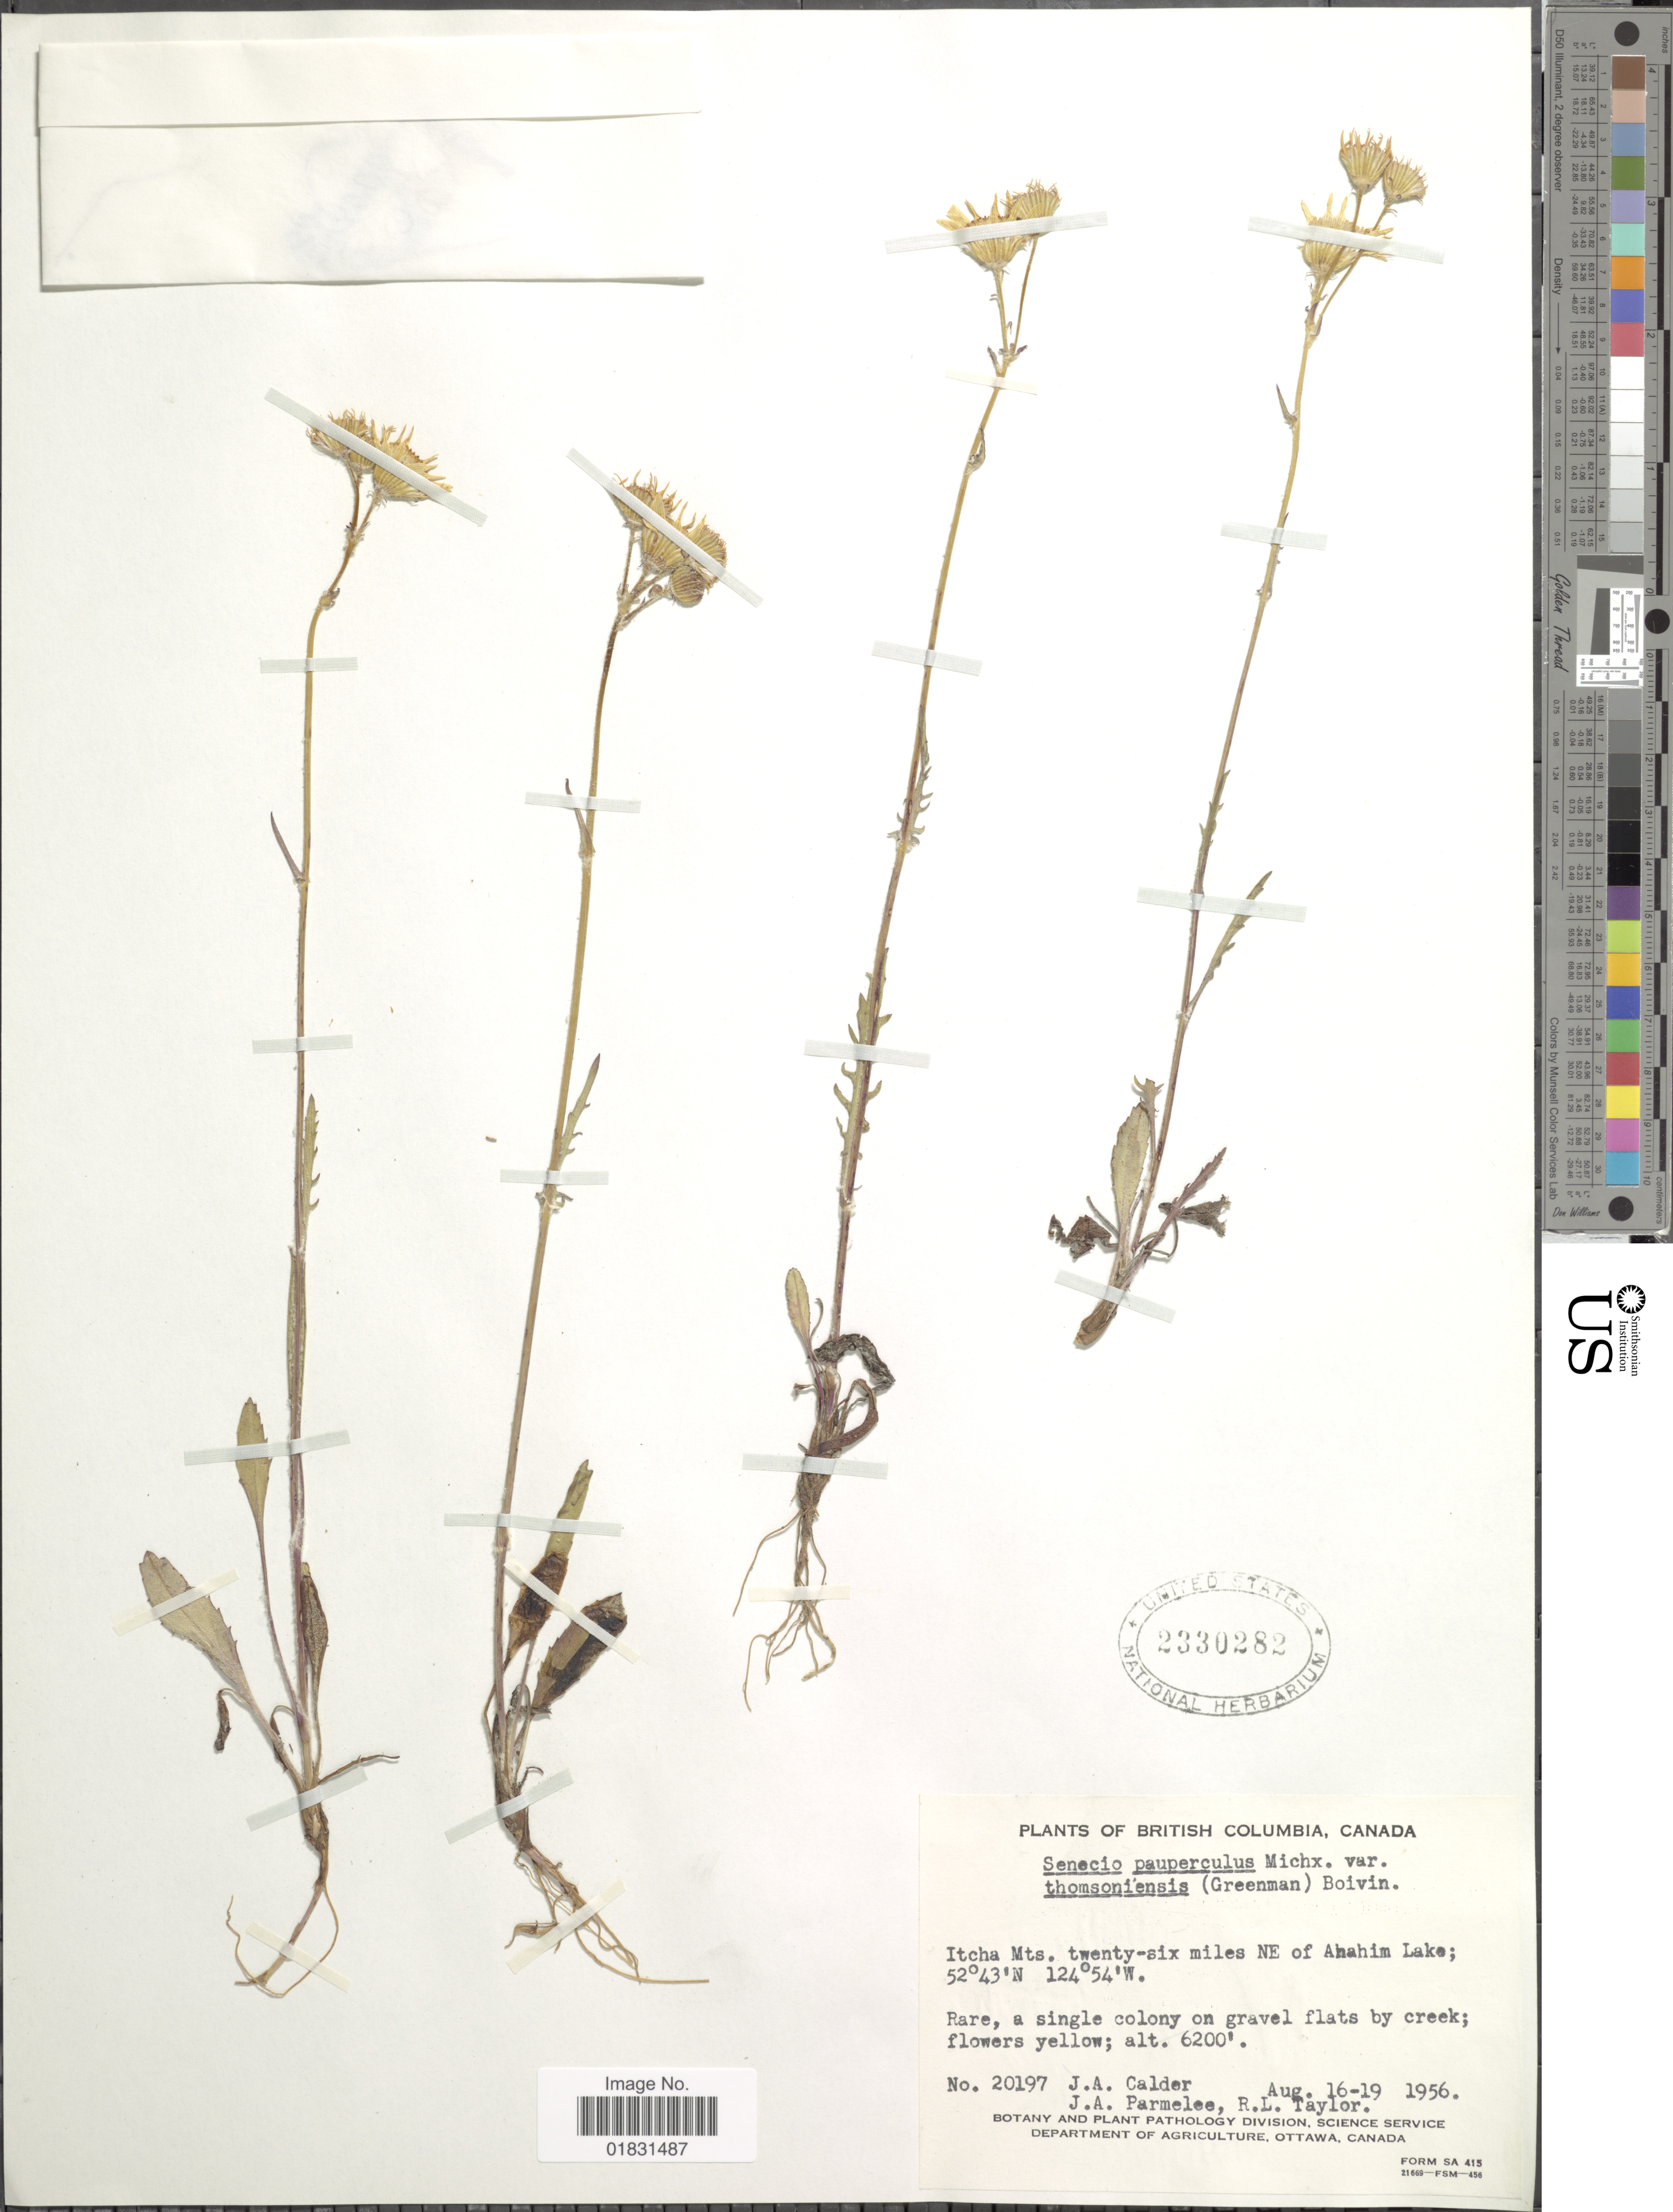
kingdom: Plantae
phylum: Tracheophyta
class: Magnoliopsida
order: Asterales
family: Asteraceae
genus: Packera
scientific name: Packera paupercula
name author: (Michx.) Á. Löve & D. Löve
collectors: J. A. Calder, J. A. Parmelee & R. Taylor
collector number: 20197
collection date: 1956-08-16/1956-08-19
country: Canada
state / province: British Columbia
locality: Itcha Mts. twenty-six miles NE of Ahahim Lake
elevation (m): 1890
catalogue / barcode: US 2330282